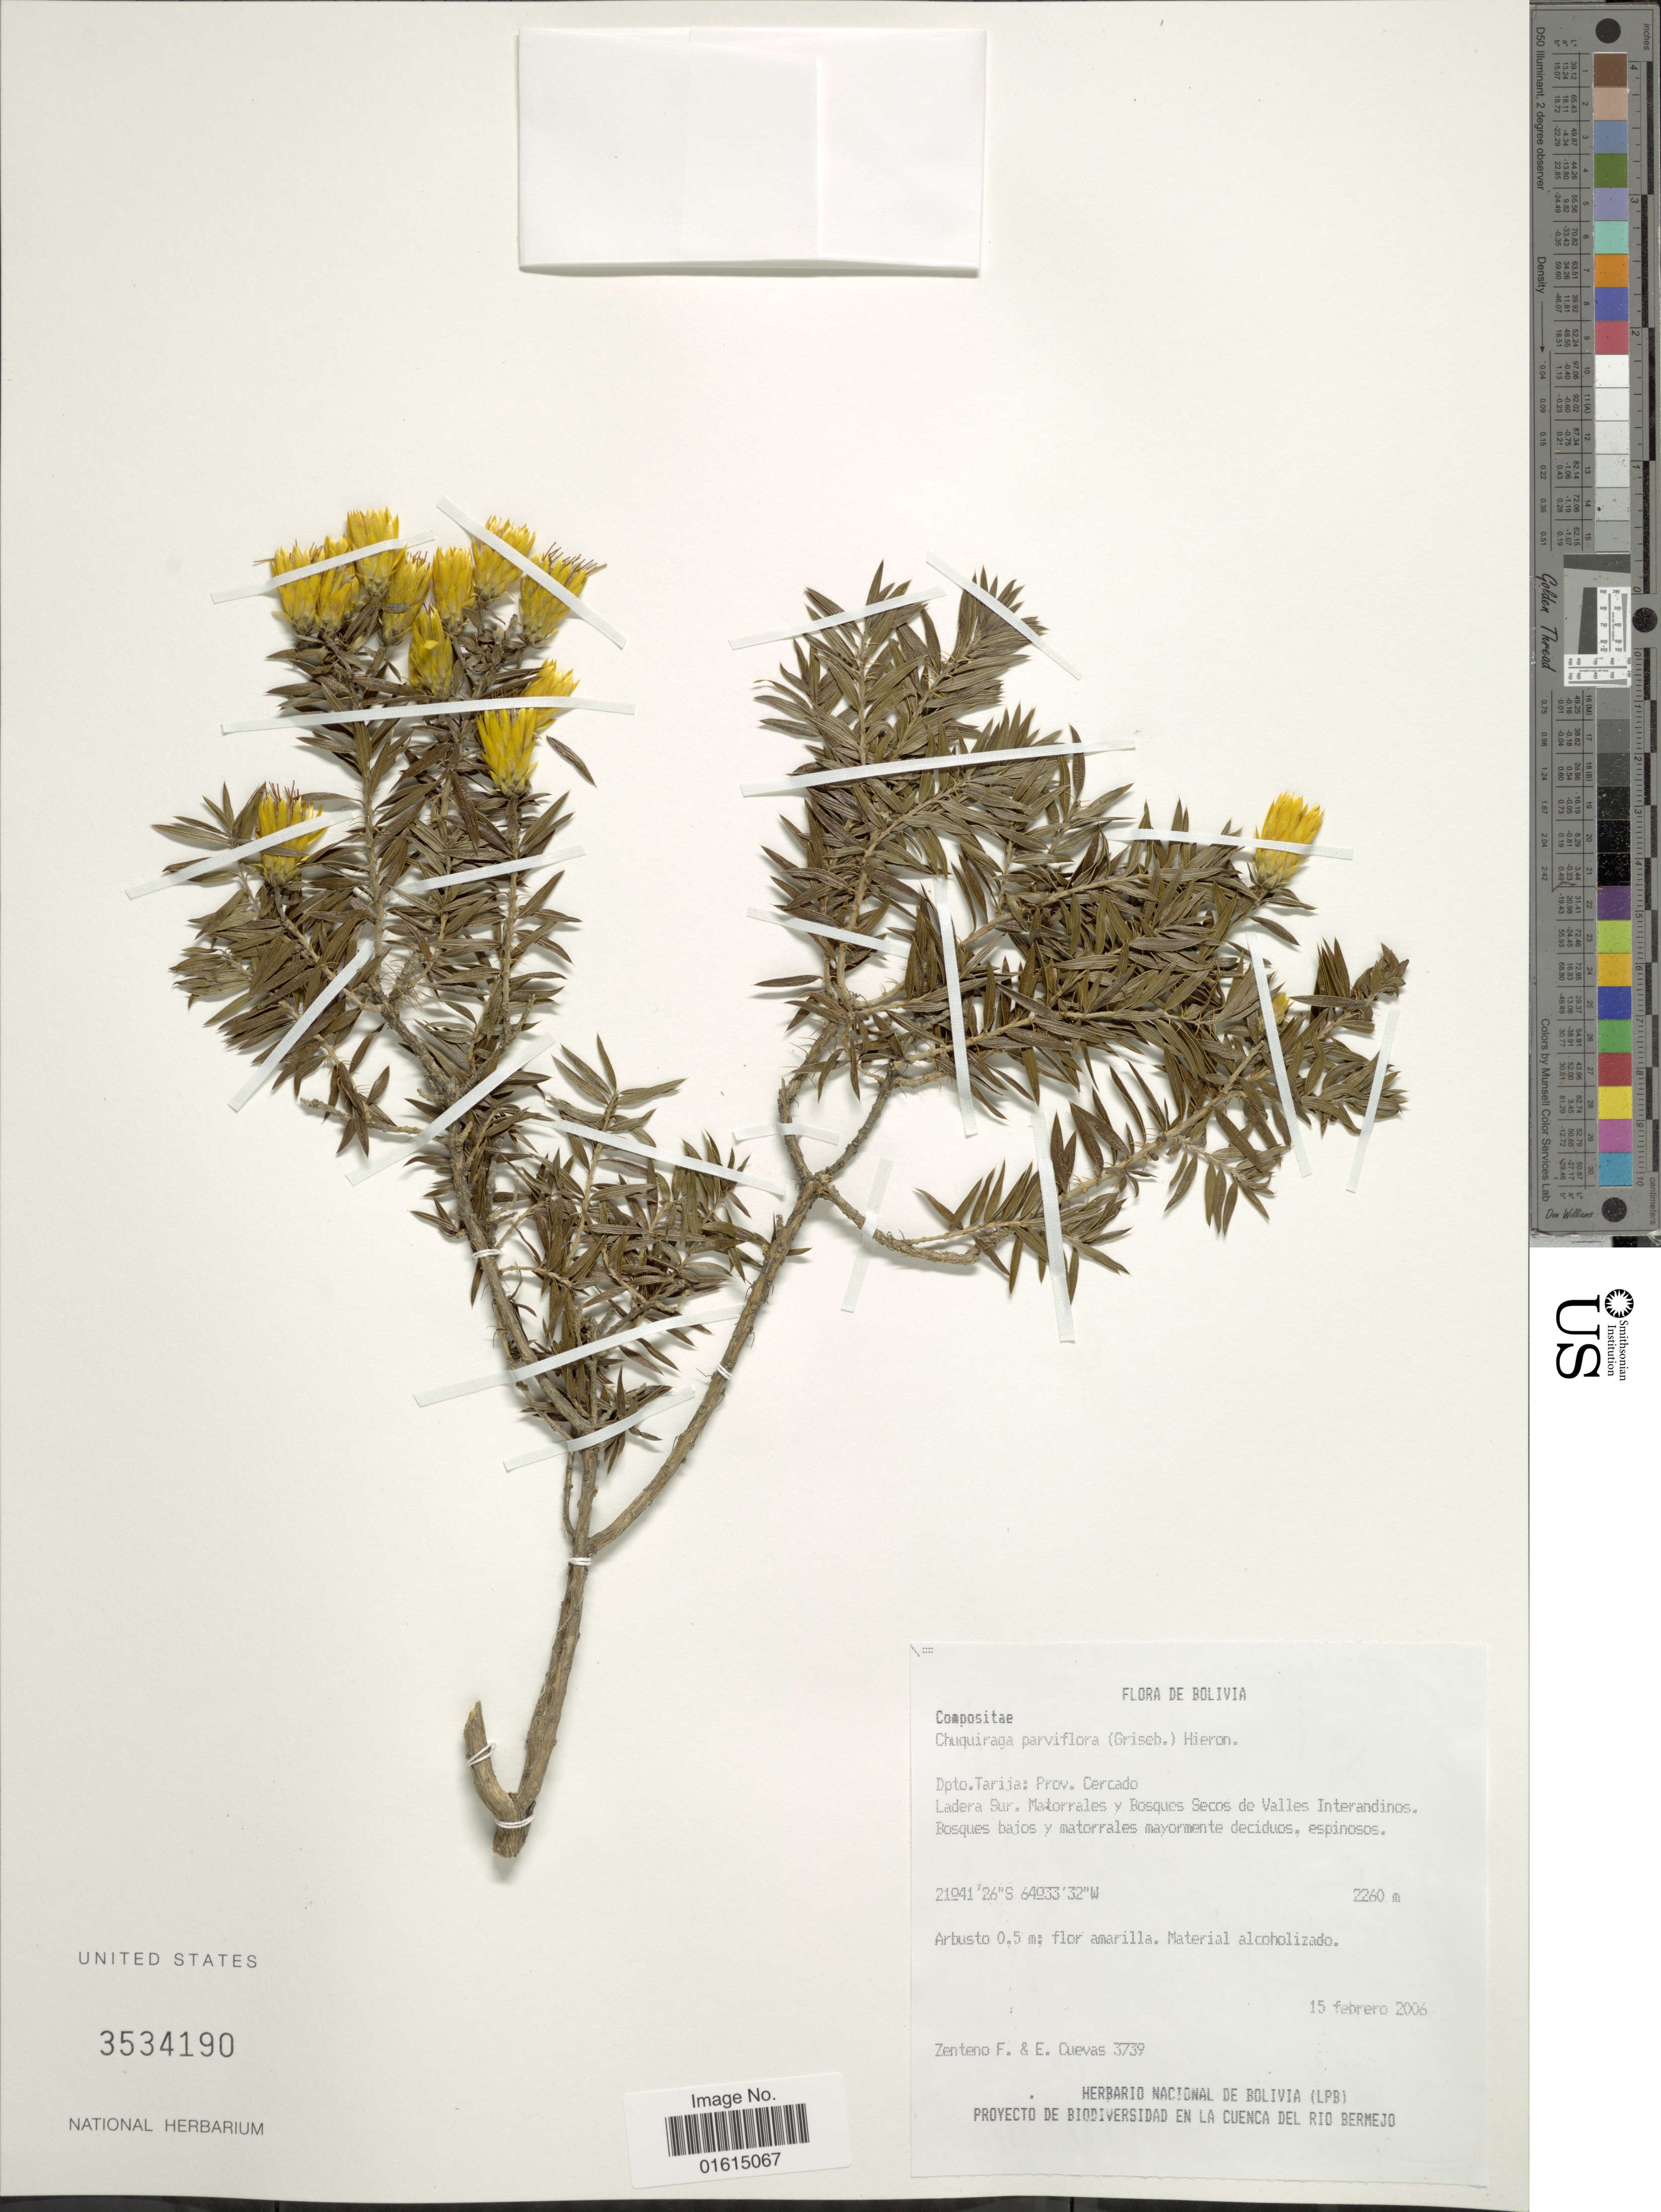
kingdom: Plantae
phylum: Tracheophyta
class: Magnoliopsida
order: Asterales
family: Asteraceae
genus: Chuquiraga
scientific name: Chuquiraga parviflora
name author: (Griseb.) Hieron.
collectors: F. Zenteno & E. Cuevas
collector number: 3739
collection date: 2006-02-15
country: Bolivia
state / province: Tarija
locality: Dpto. Tarija, Prov. Cercado, Ladera Sur, Matorrales y Bosques Secos de Valles Interandinos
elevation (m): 2260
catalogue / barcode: US 3534190